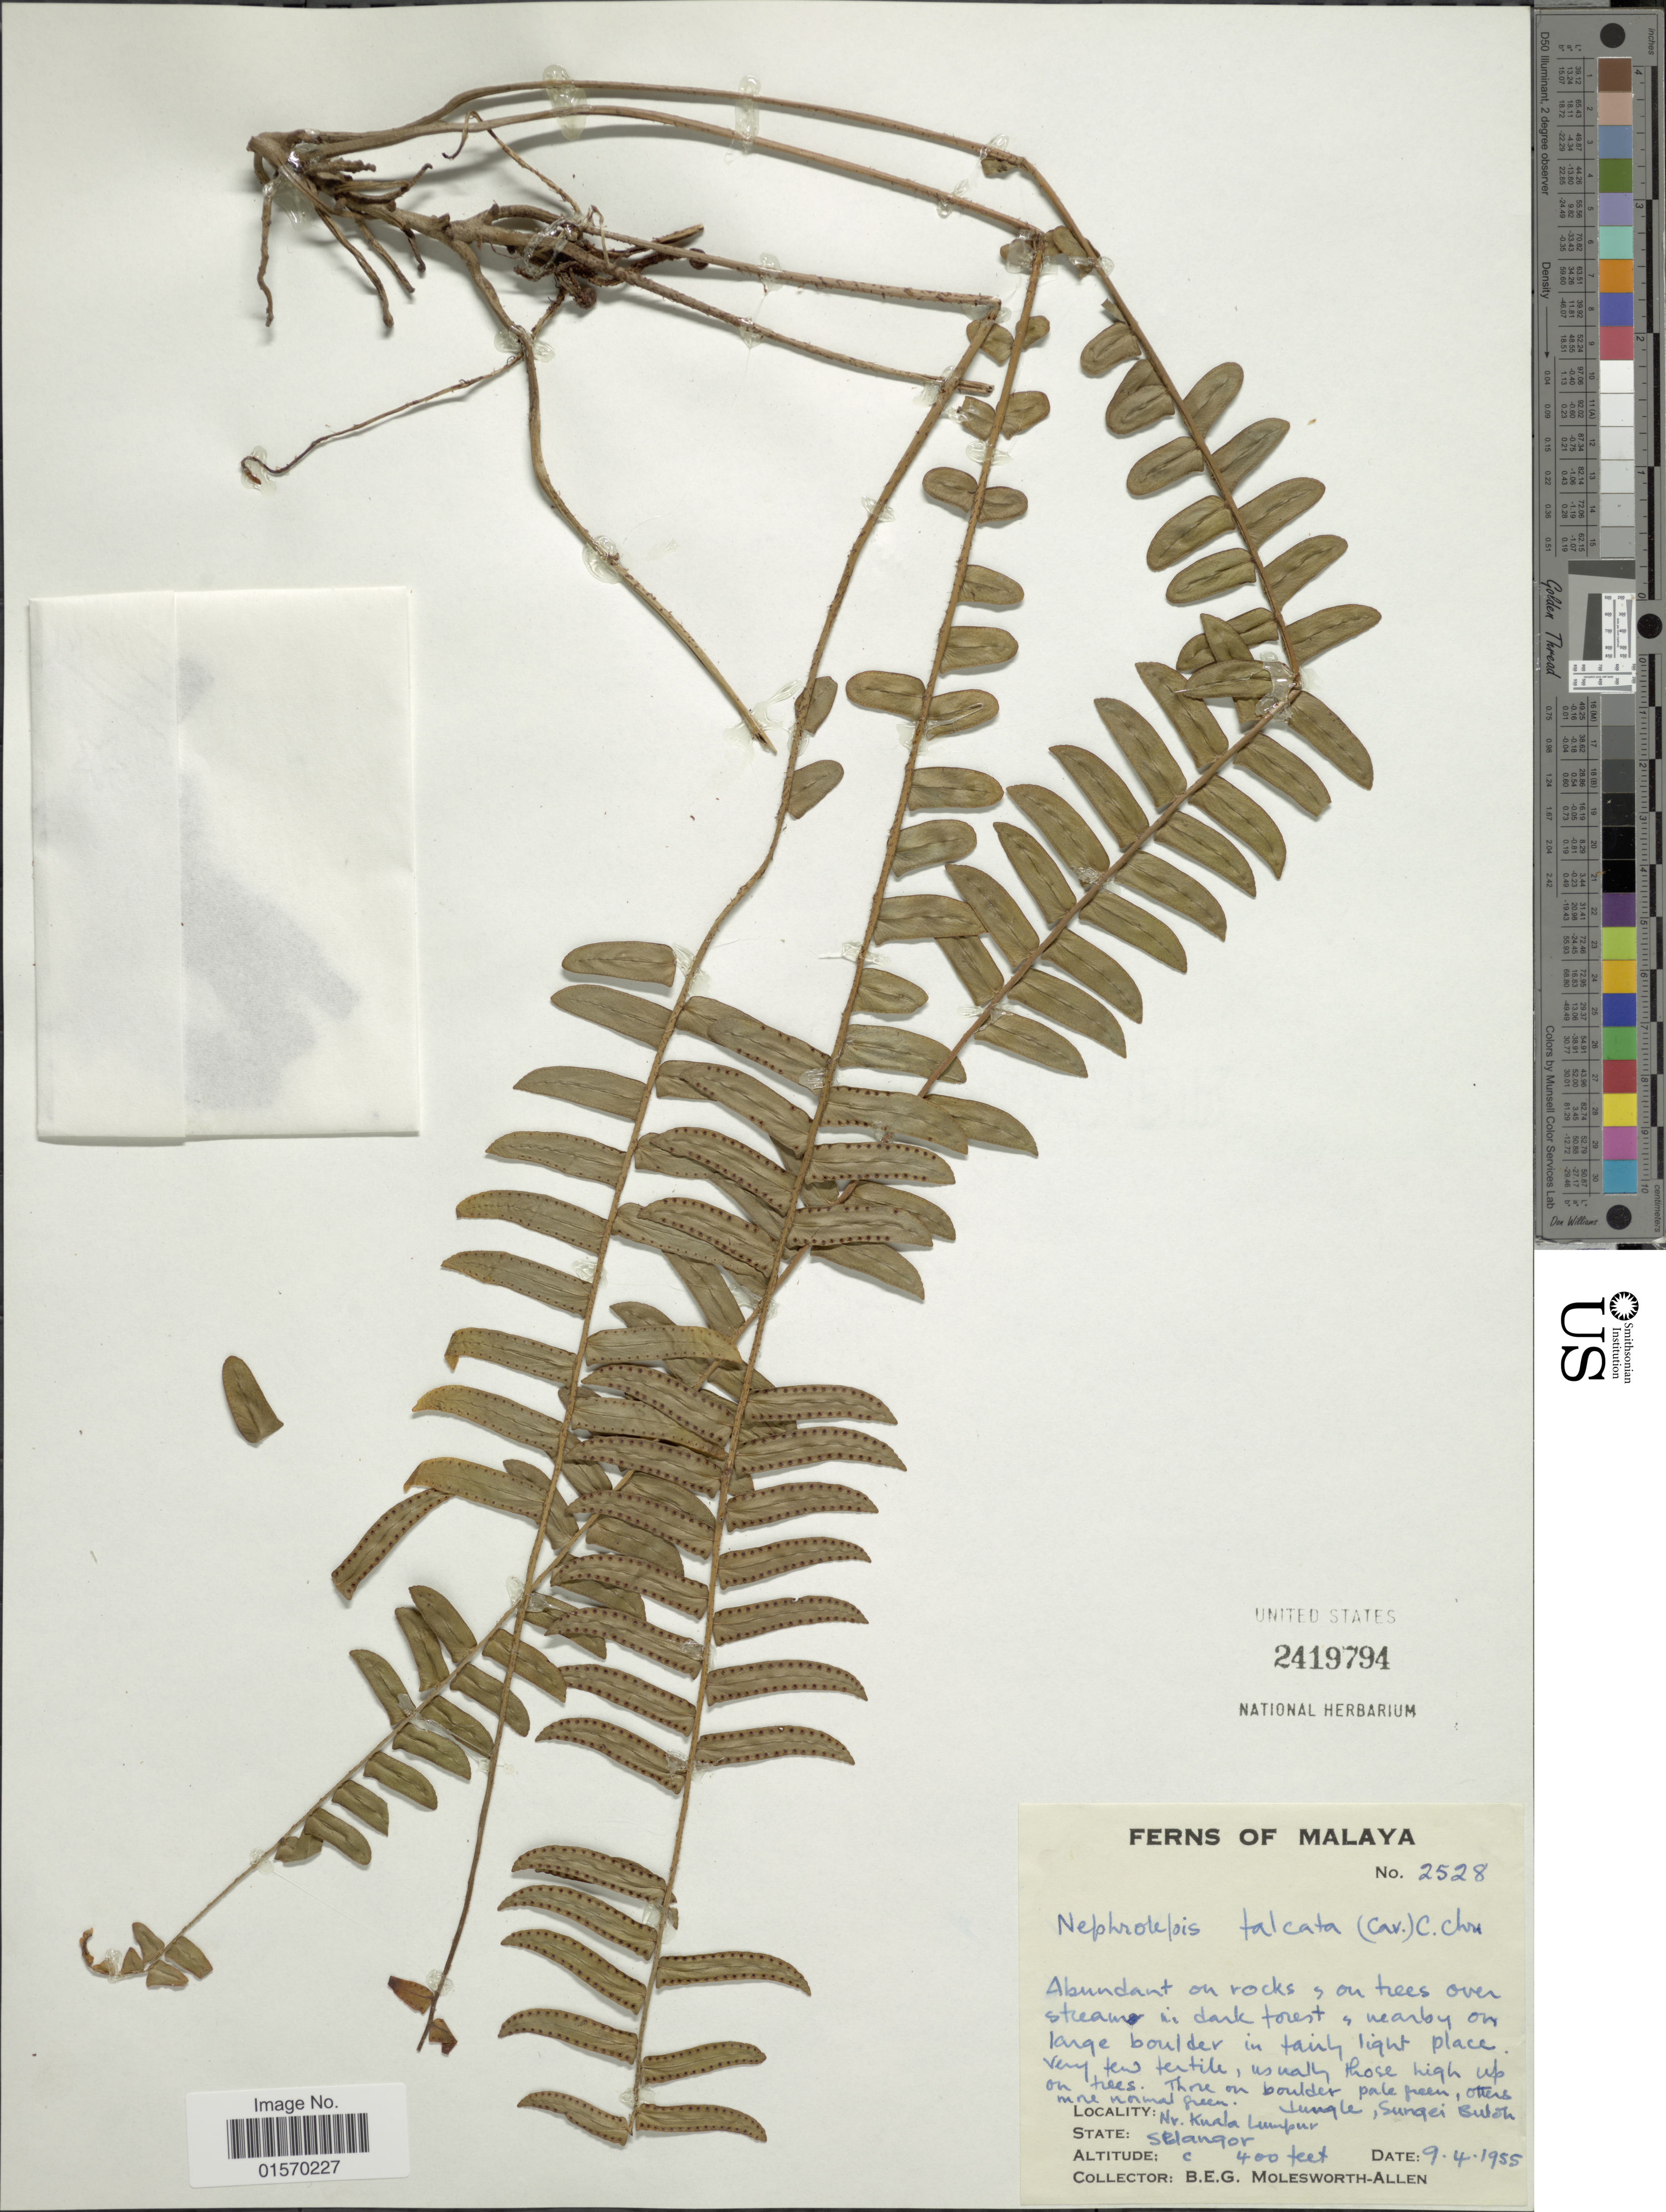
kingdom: Plantae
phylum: Tracheophyta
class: Polypodiopsida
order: Polypodiales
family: Nephrolepidaceae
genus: Nephrolepis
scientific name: Nephrolepis falcata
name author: (Cav.) C. Chr.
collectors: B. E. G. Molesworth-Allen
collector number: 2528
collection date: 1955-04-09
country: Malaysia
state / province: Selangor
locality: Jungle, Sungei Buloh. Nr. Kuala Lumpur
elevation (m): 122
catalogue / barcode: US 2419794